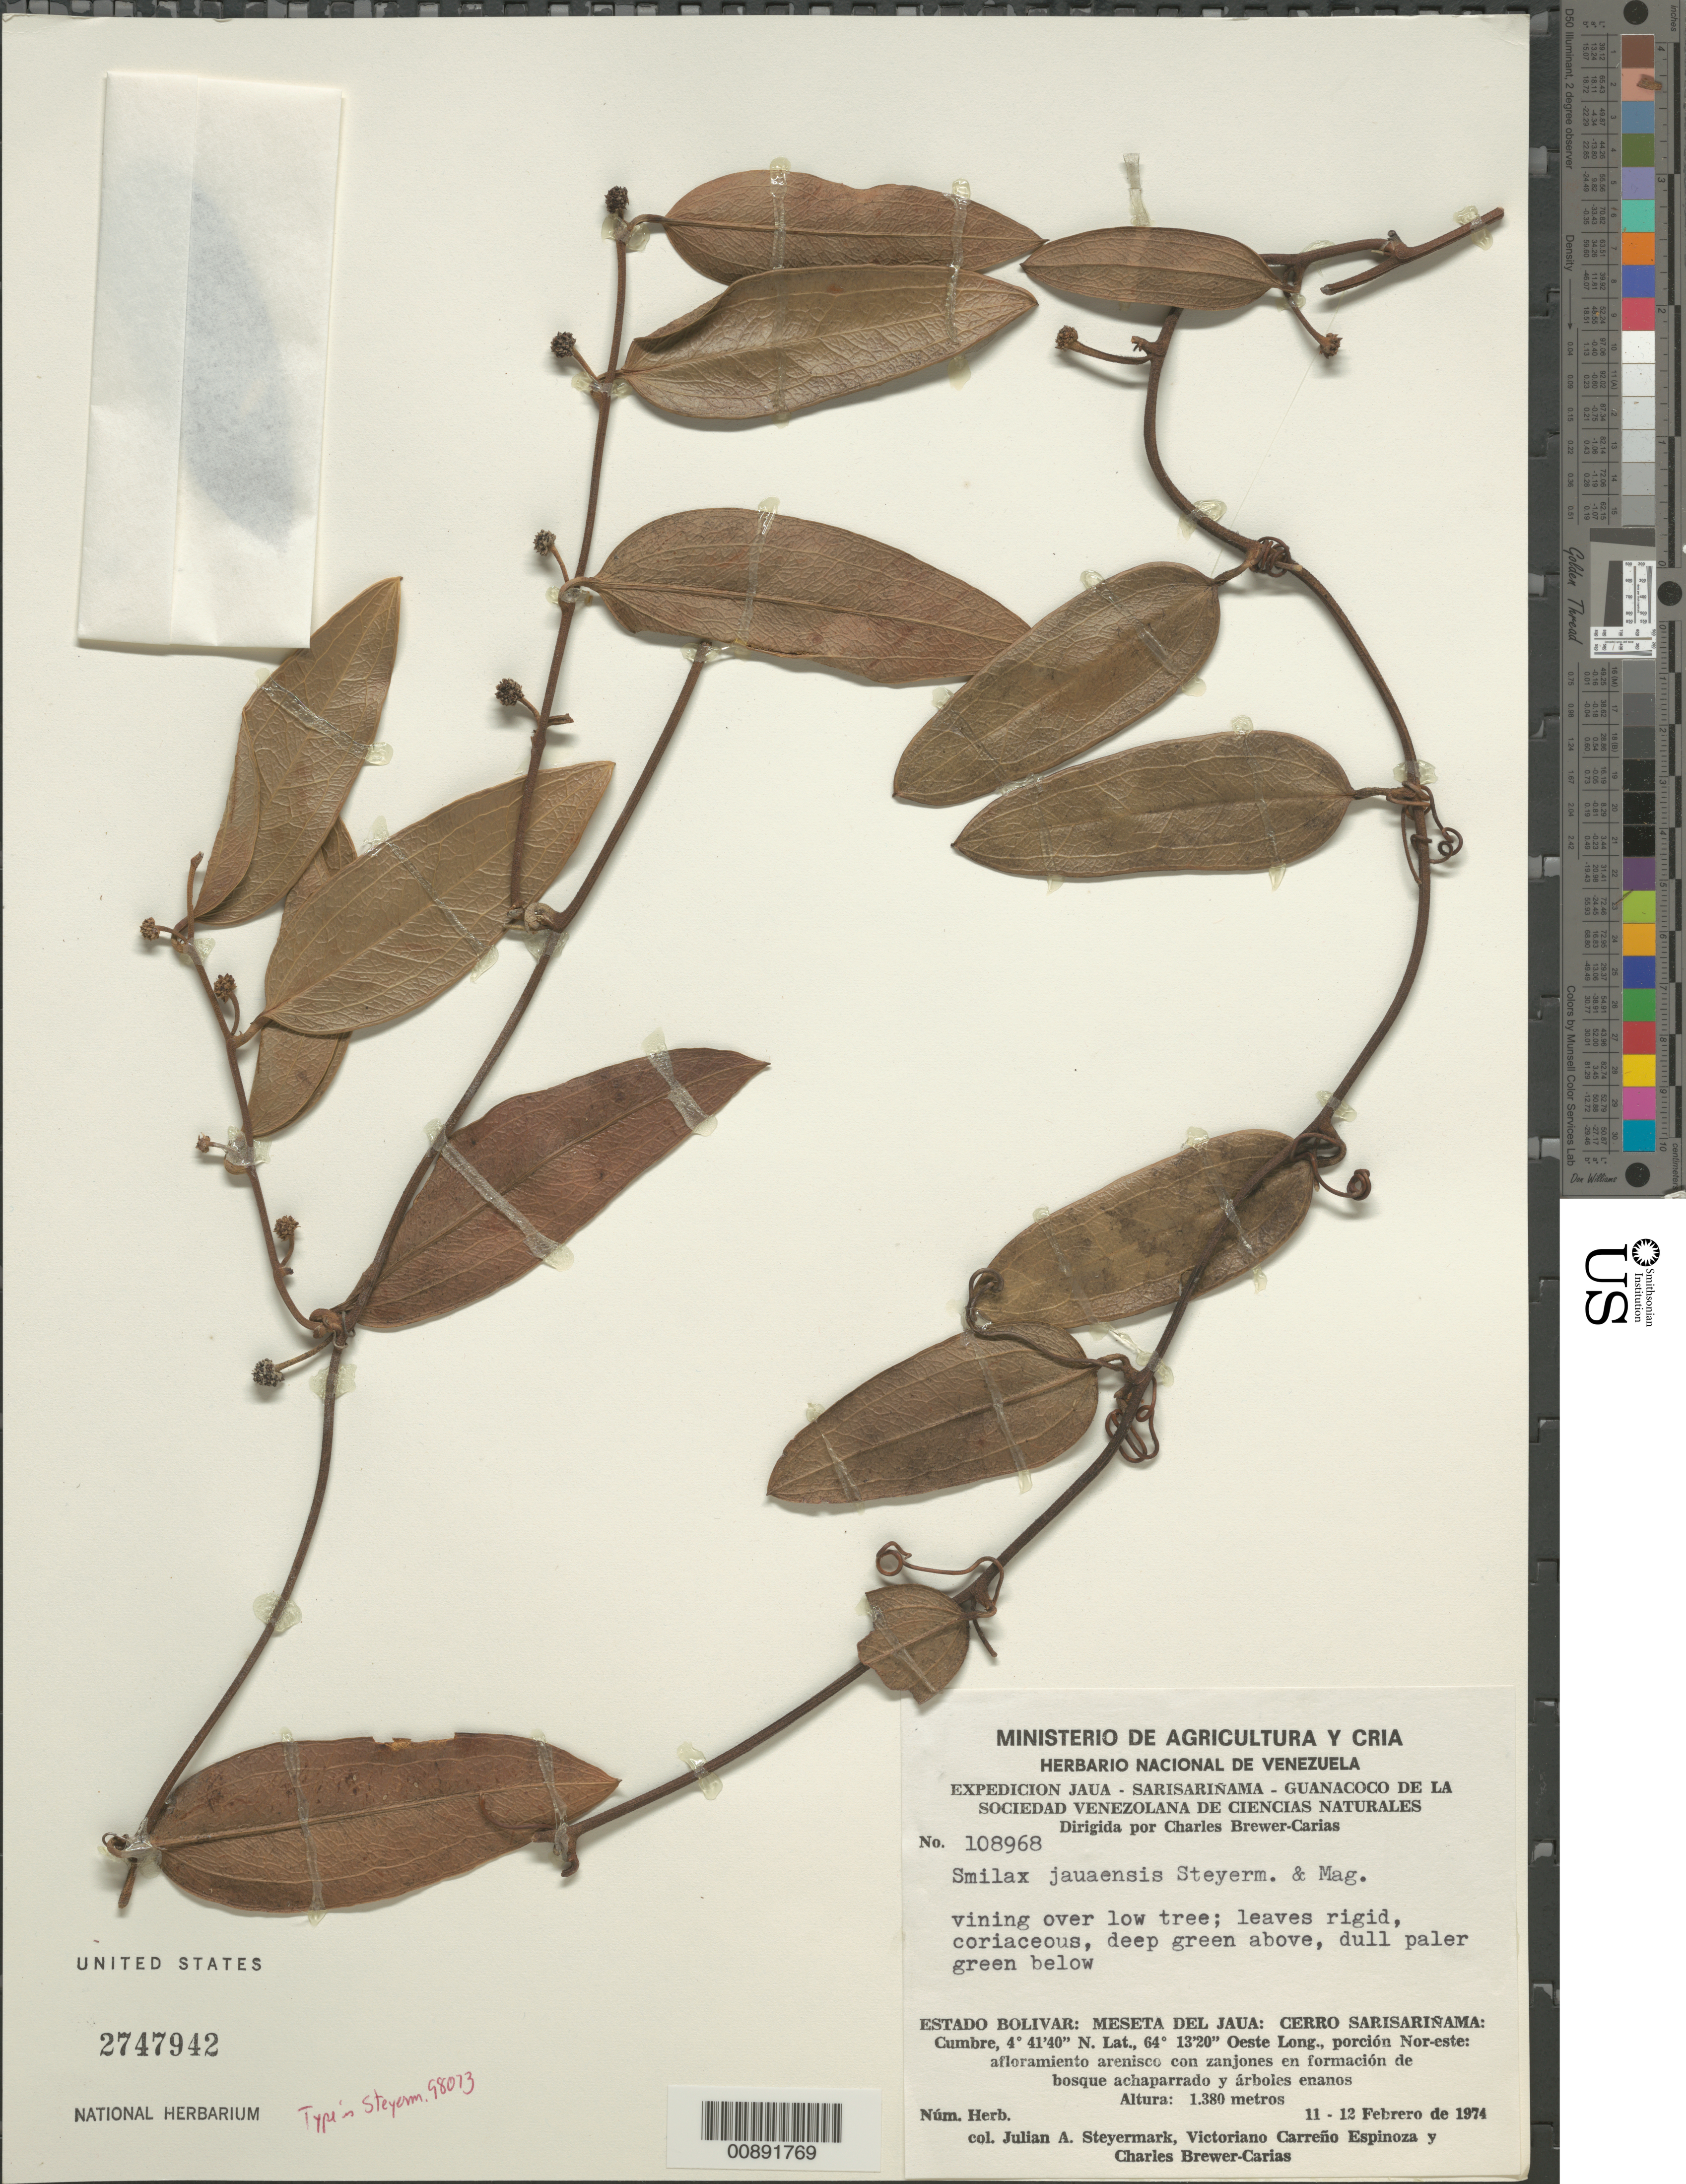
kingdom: Plantae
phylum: Tracheophyta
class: Liliopsida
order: Liliales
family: Smilacaceae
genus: Smilax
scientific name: Smilax jauaensis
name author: Steyerm. & Maguire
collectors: J. Steyermark, V. Carreño E. & C. Brewer-Carias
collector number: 108968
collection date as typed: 11-Feb-74 to 12-Feb-74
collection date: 1974-02-11/1974-02-12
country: Venezuela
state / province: Bolívar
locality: Meseta del Jaua: Cerro Sarisariñama, cumbre, porcion NE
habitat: Over low tree; afloramiento arenisco con zanjones en formacion de bosque achaparrado y arboles enanos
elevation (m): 1380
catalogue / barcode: US 2747942